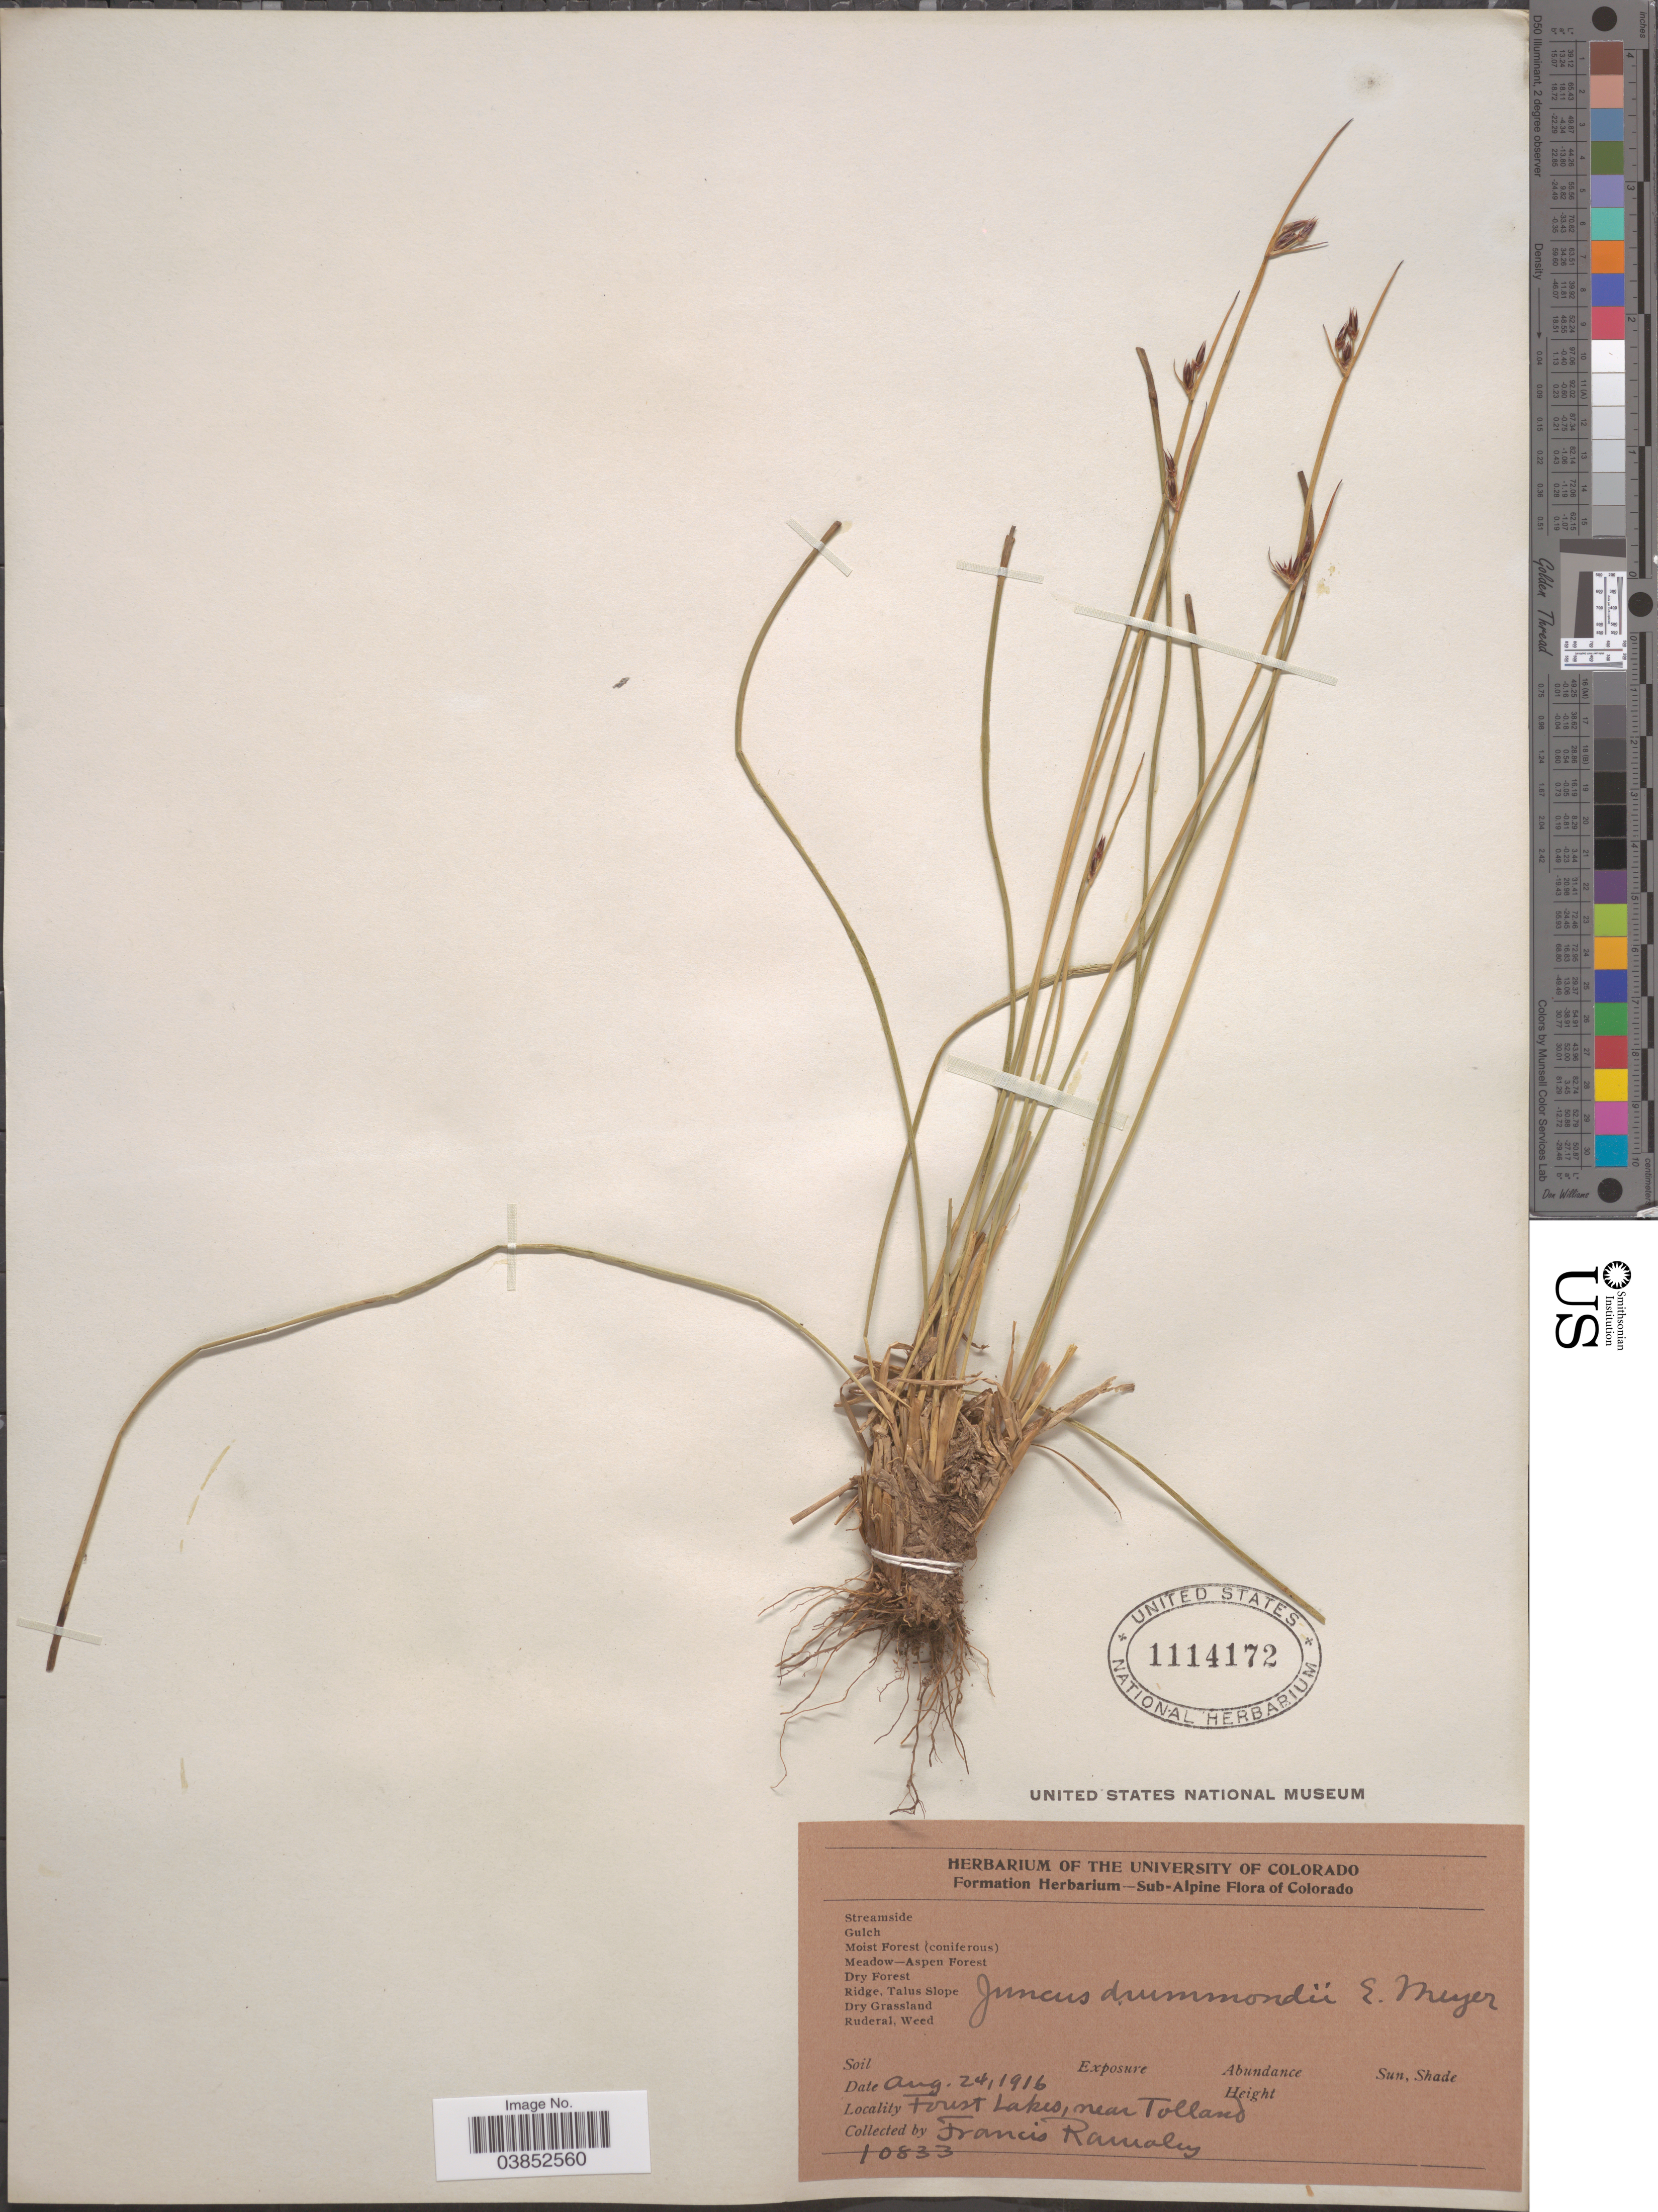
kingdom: Plantae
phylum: Tracheophyta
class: Liliopsida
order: Poales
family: Juncaceae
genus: Juncus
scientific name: Juncus drummondii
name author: E. Mey.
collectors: F. Ramaley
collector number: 10833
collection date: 1916-08-24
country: United States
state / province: Colorado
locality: Forest Lakes, near Tolland.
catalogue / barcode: US 1114172